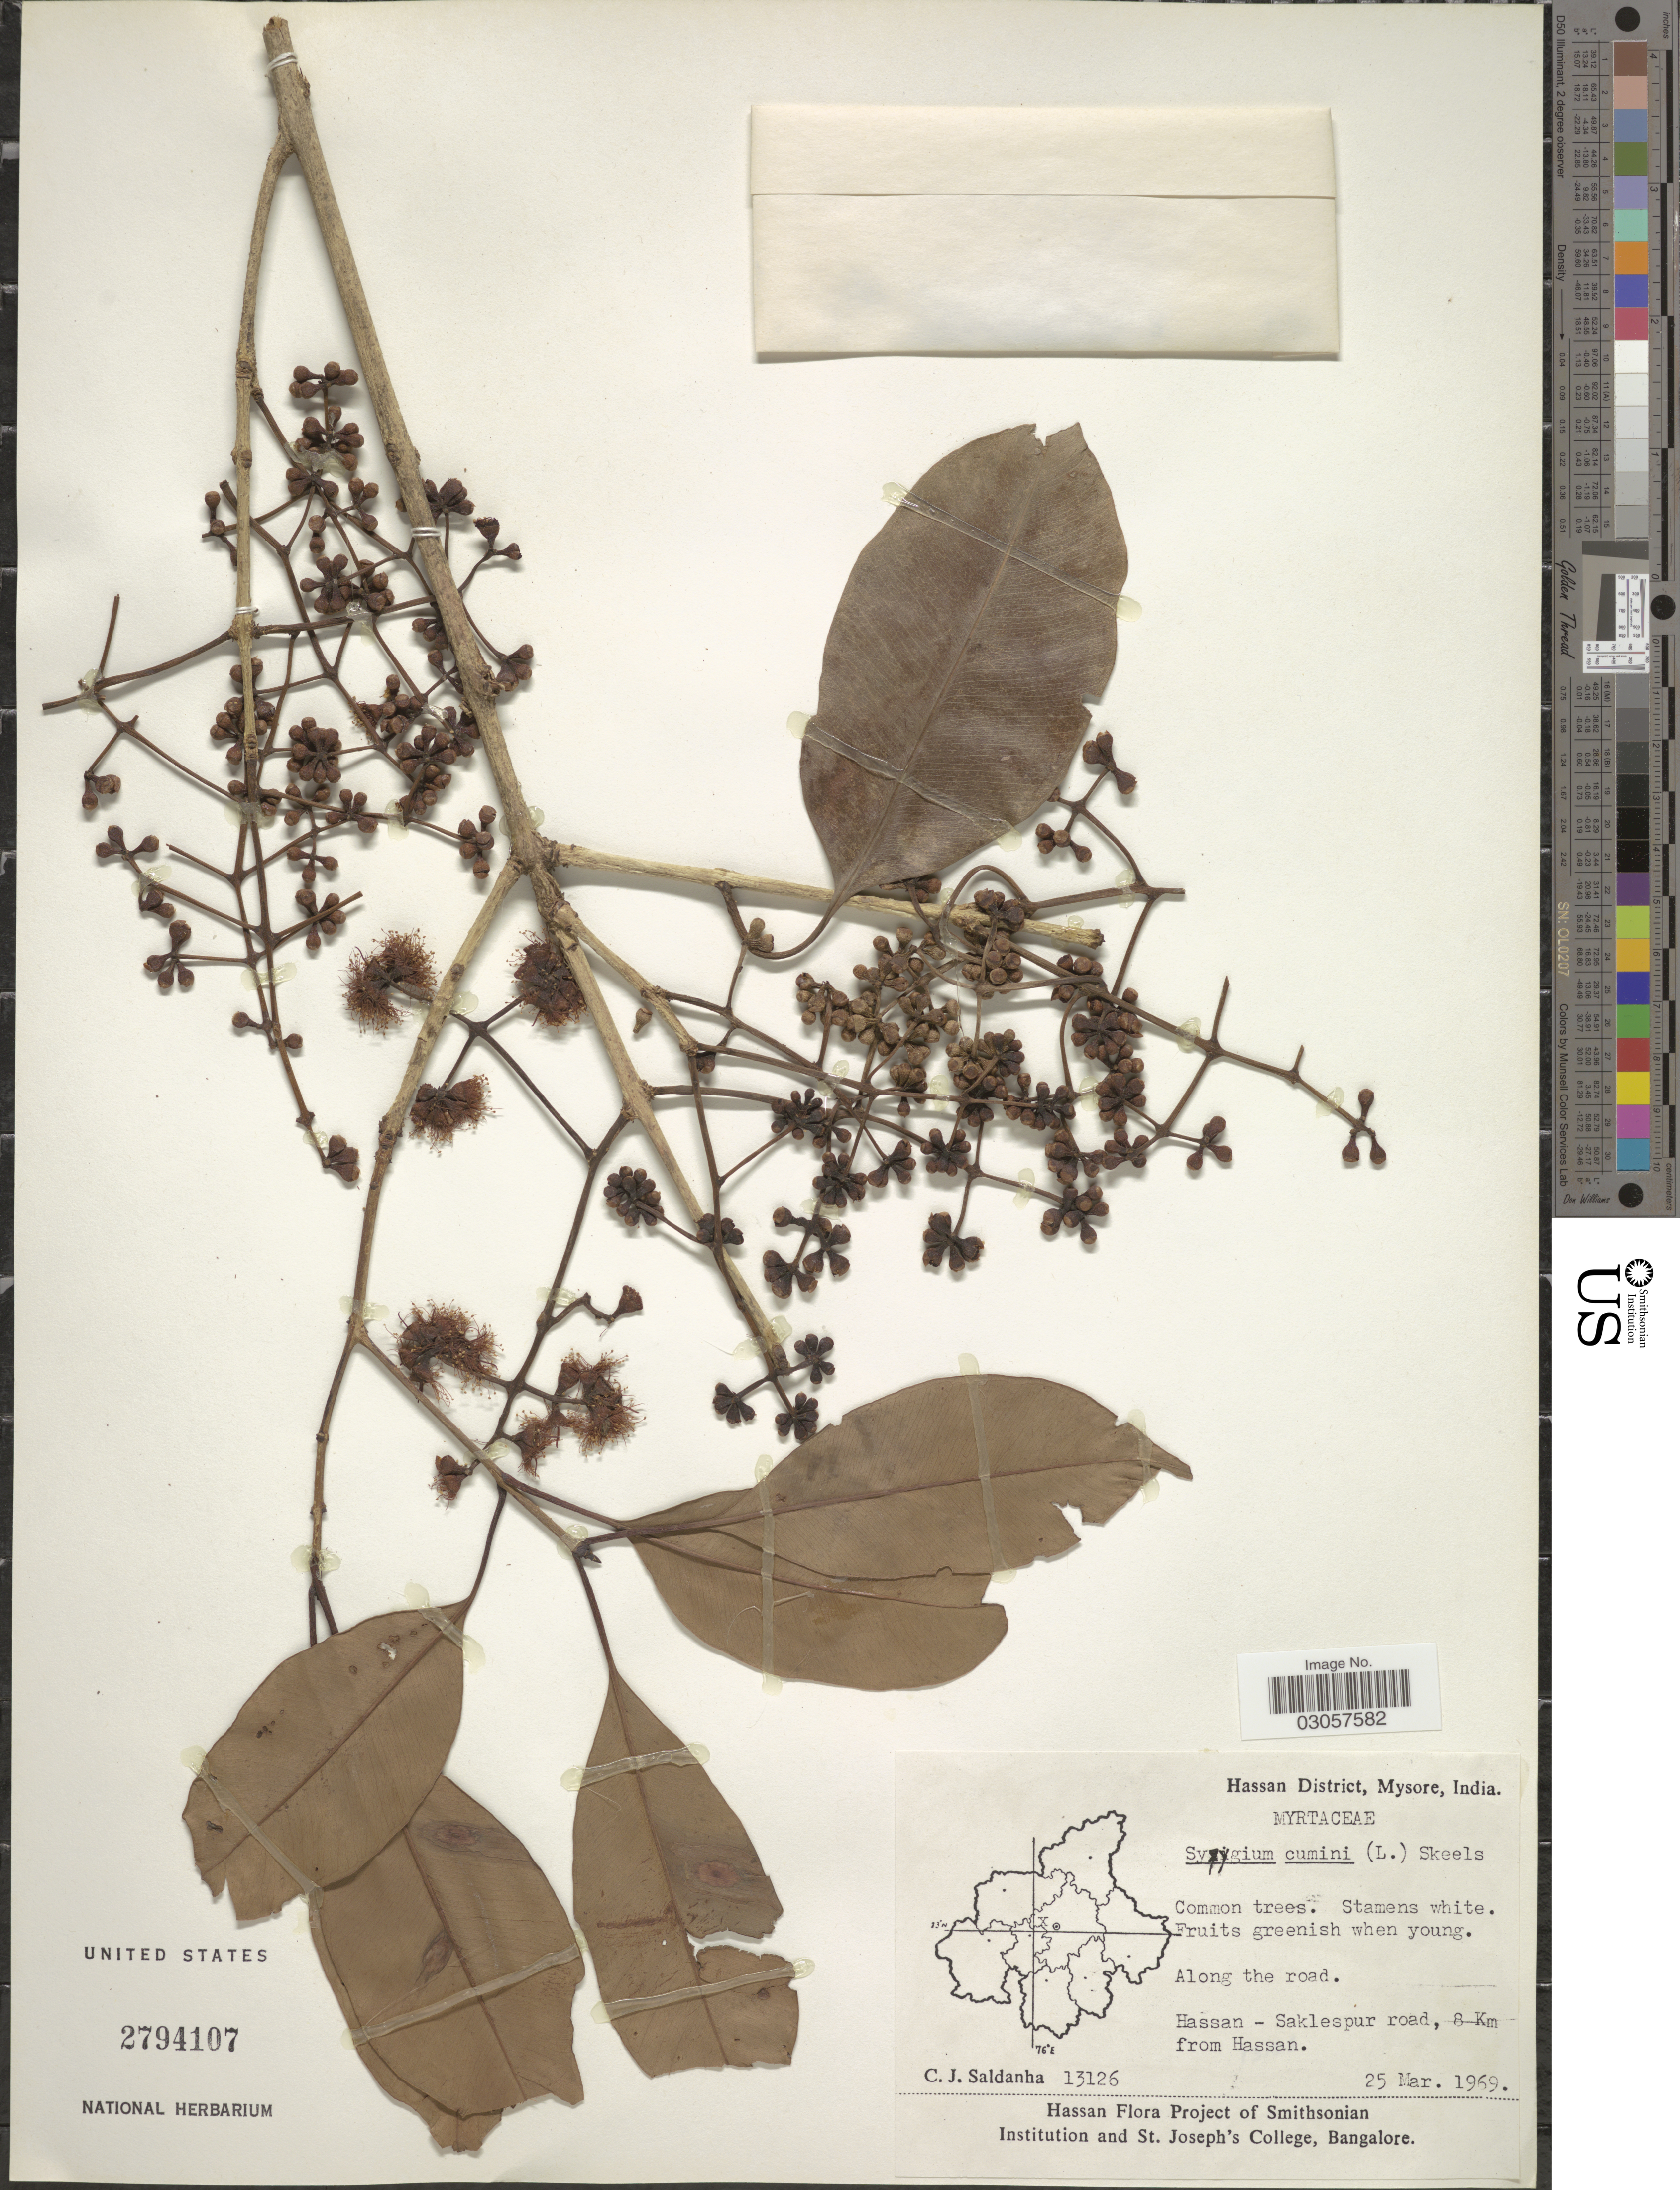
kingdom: Plantae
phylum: Tracheophyta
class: Magnoliopsida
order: Myrtales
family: Myrtaceae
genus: Syzygium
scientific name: Syzygium cumini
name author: (L.) Skeels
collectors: C. J. Saldanha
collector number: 13126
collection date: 1969-03-25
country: India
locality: Hassan District, Mysore. Hassan - Saklespur road, 8 Km from Hassan.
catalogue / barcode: US 2794107